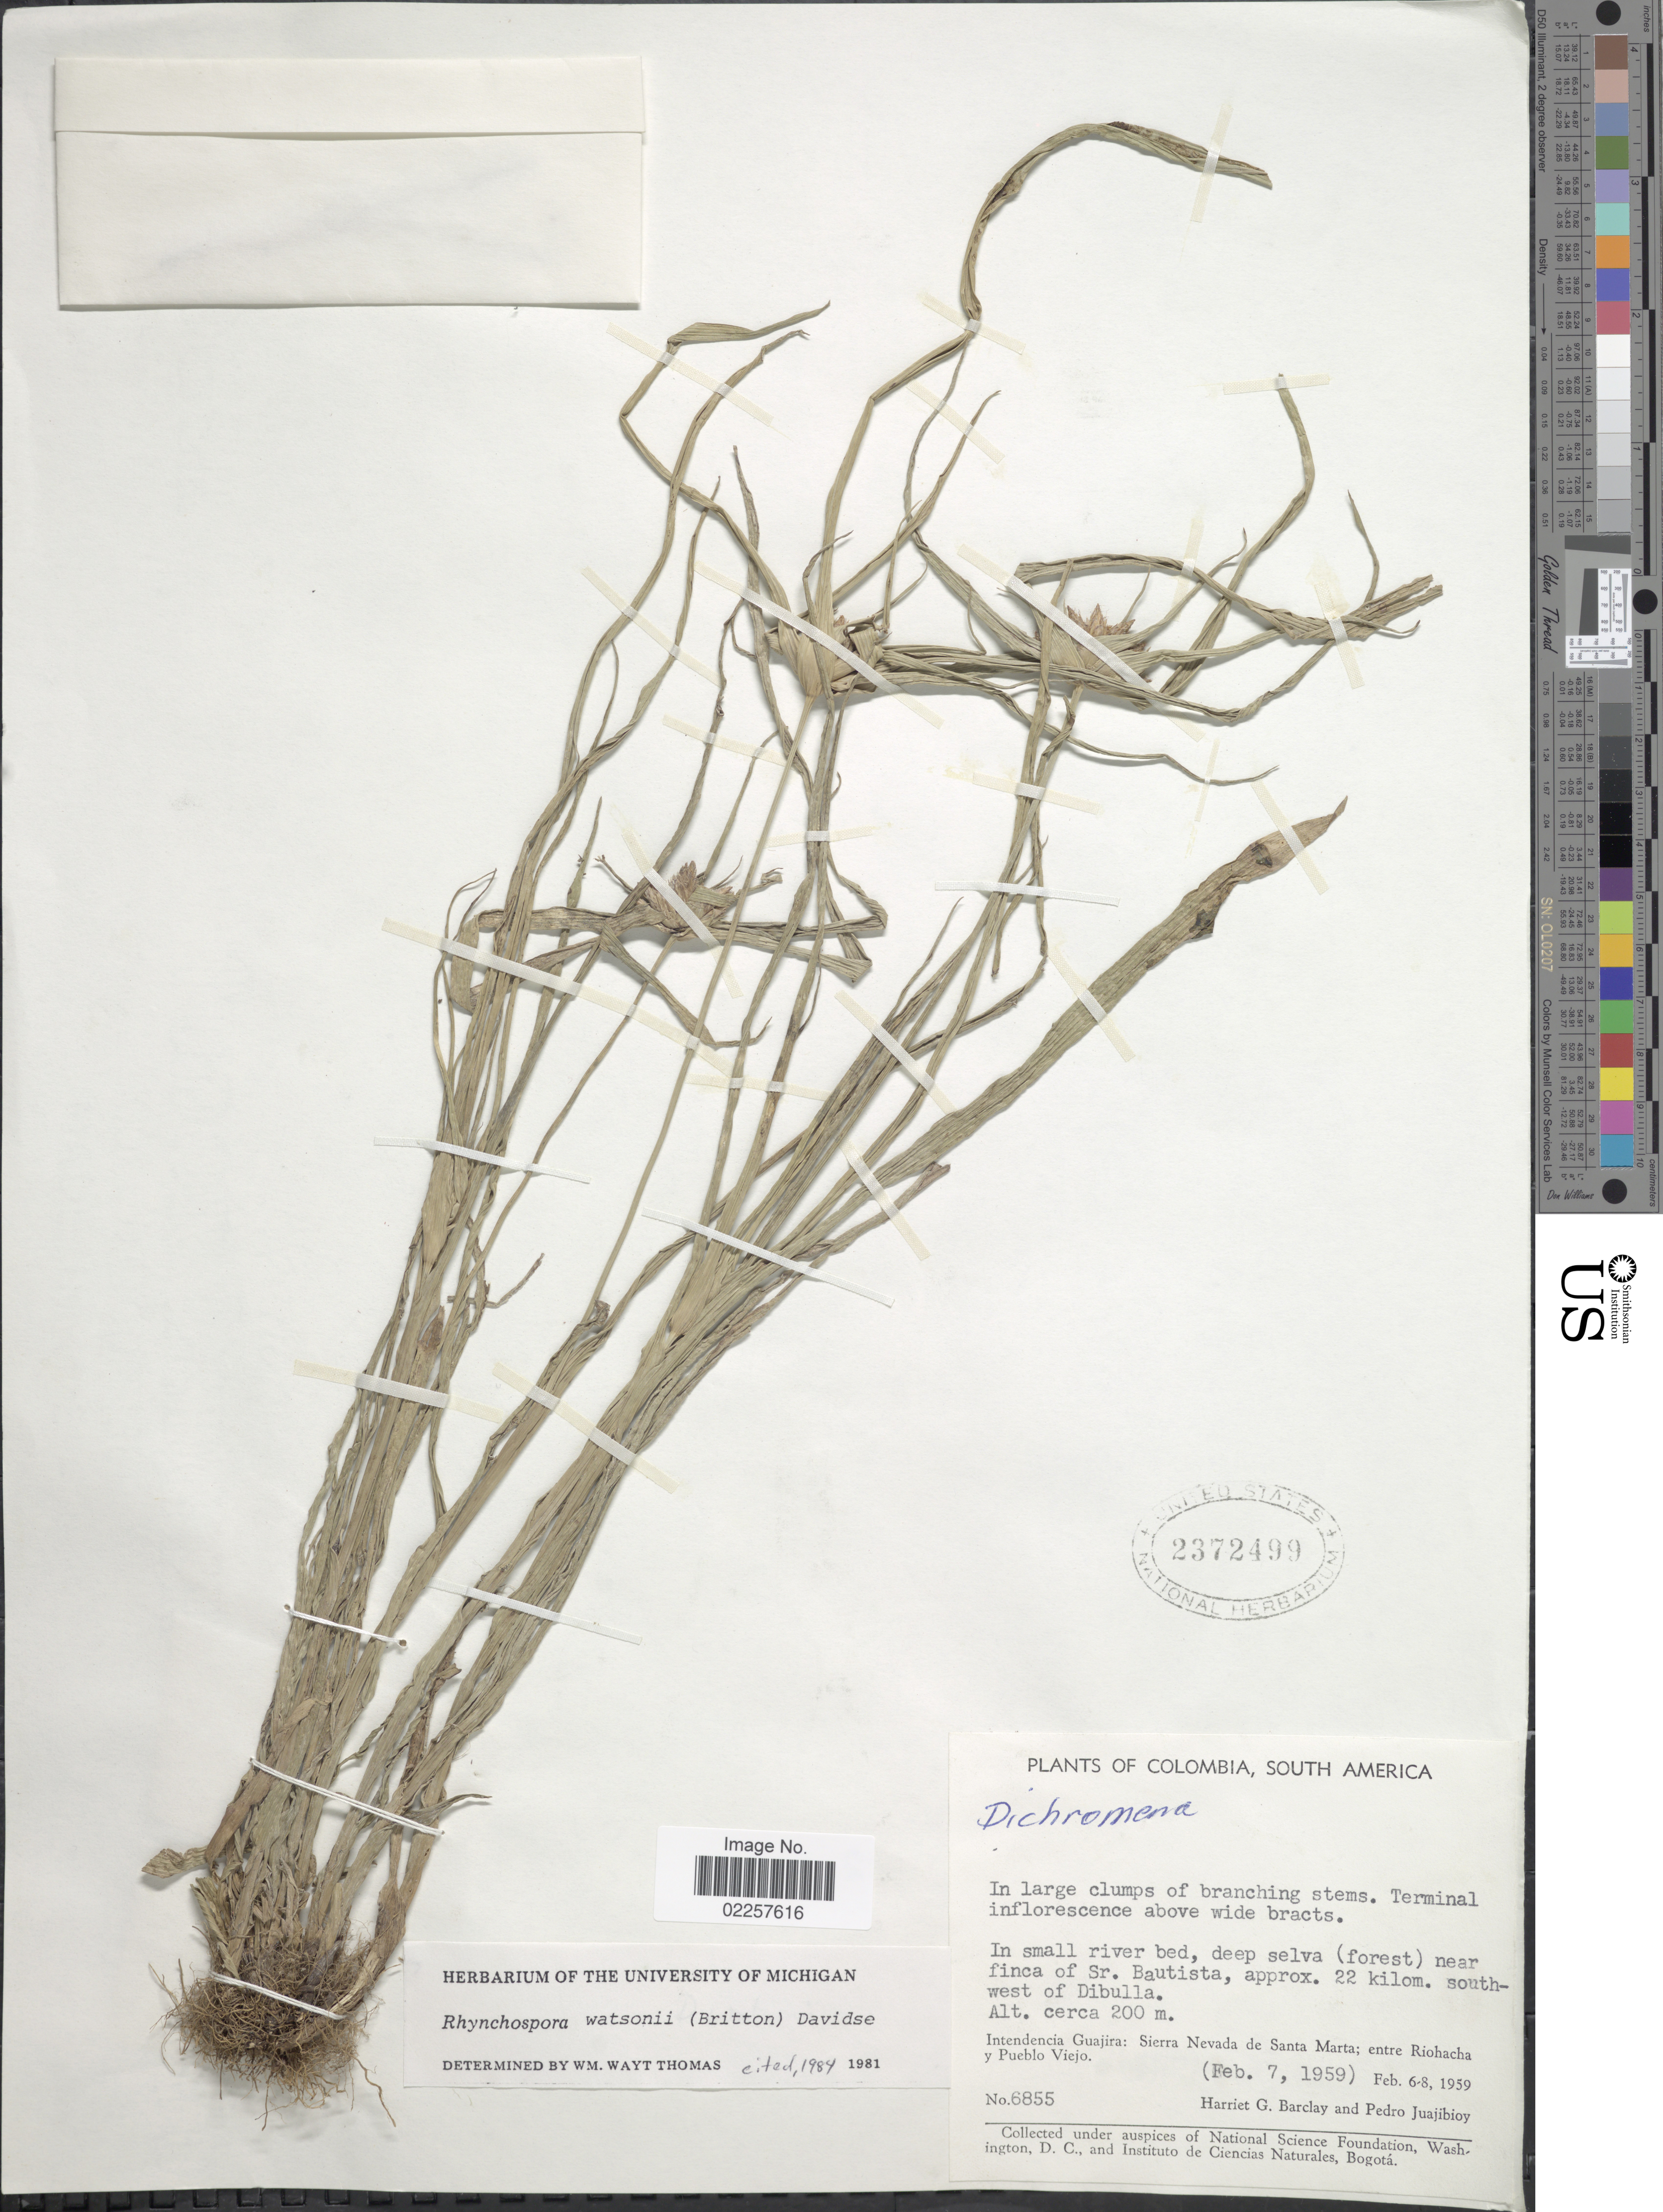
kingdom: Plantae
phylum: Tracheophyta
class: Liliopsida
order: Poales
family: Cyperaceae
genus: Rhynchospora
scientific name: Rhynchospora watsonii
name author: (Britton) Davidse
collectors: H. G. Barclay & P. Juajibioy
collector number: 6855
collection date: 1959-02-07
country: Colombia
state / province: La Guajira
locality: In small river bed, deep selva (forest) near finca of Sr. Bautista, approx. 22 kilom. southwest of Dibulla, Sierra Nevada de Santa Marta; entre Riohacha y Pueblo Viejo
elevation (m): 200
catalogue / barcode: US 2372499